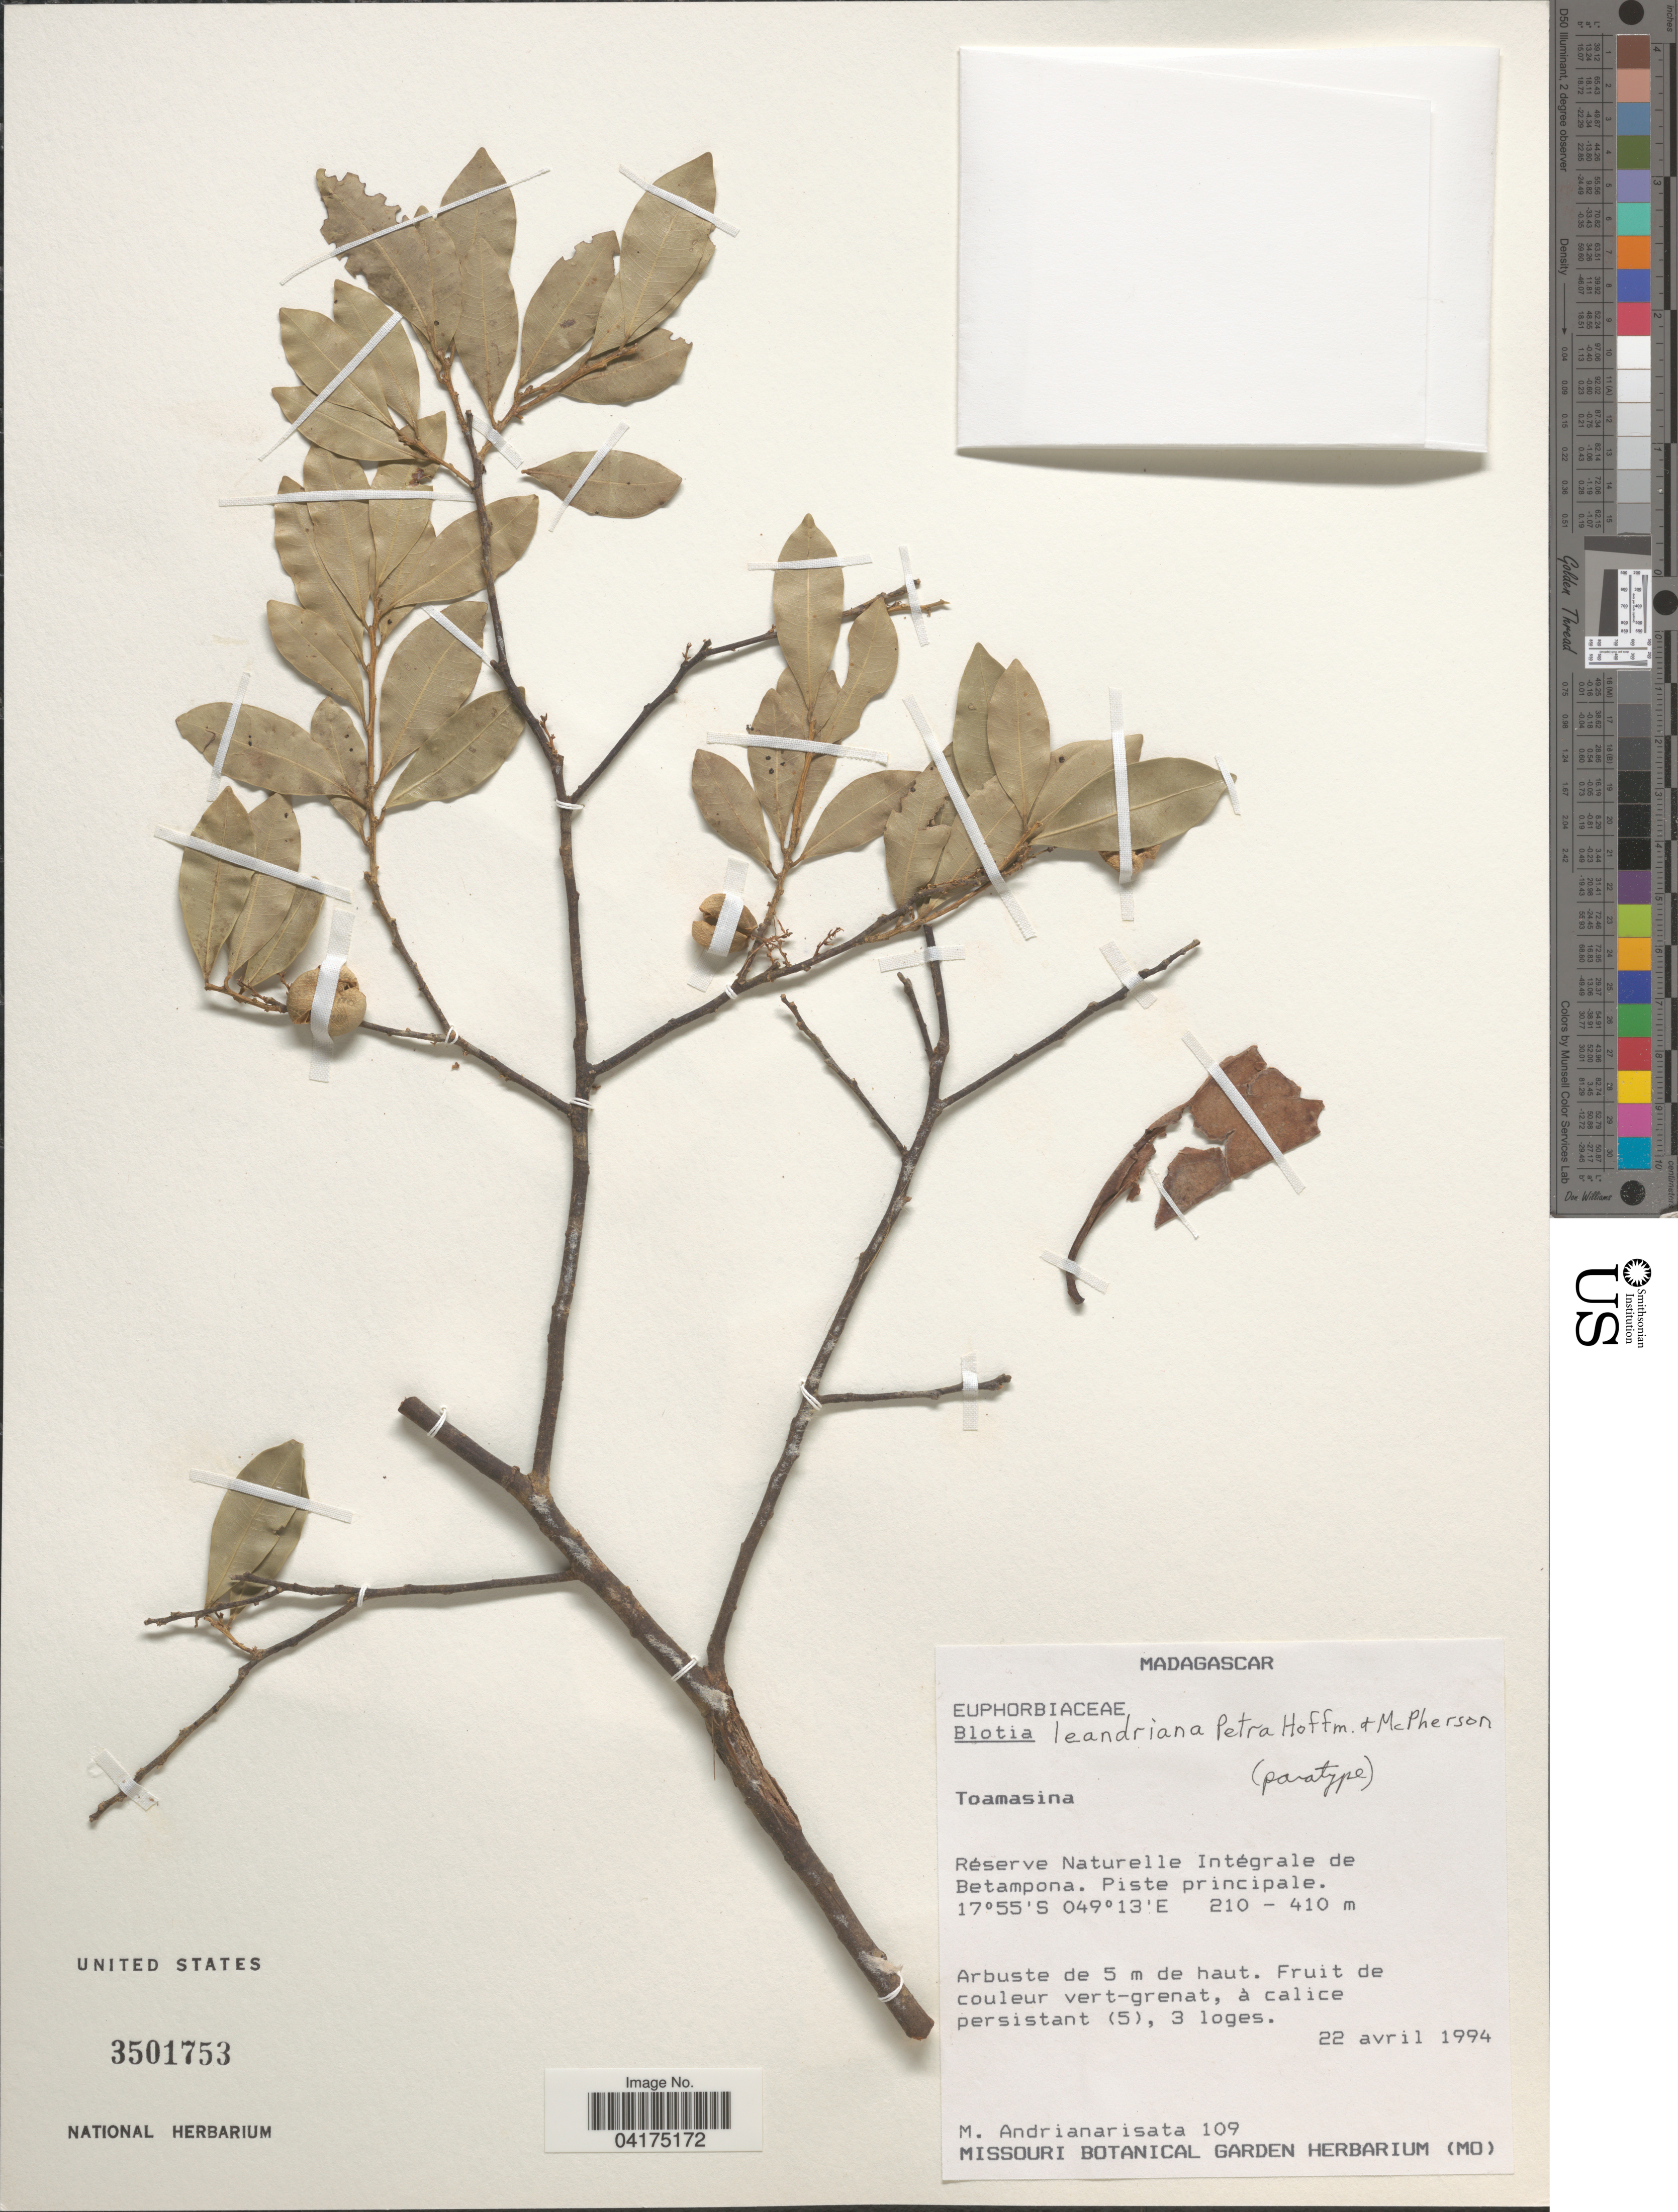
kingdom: Plantae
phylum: Tracheophyta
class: Magnoliopsida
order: Malpighiales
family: Phyllanthaceae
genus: Blotia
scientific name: Blotia leandriana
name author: Petra Hoffm. & McPherson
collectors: M. Andrianarisata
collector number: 109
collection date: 1994-04-22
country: Madagascar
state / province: Atsinanana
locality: Réserva Naturelle Intégrale de Betampona.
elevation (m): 210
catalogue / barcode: US 3501753